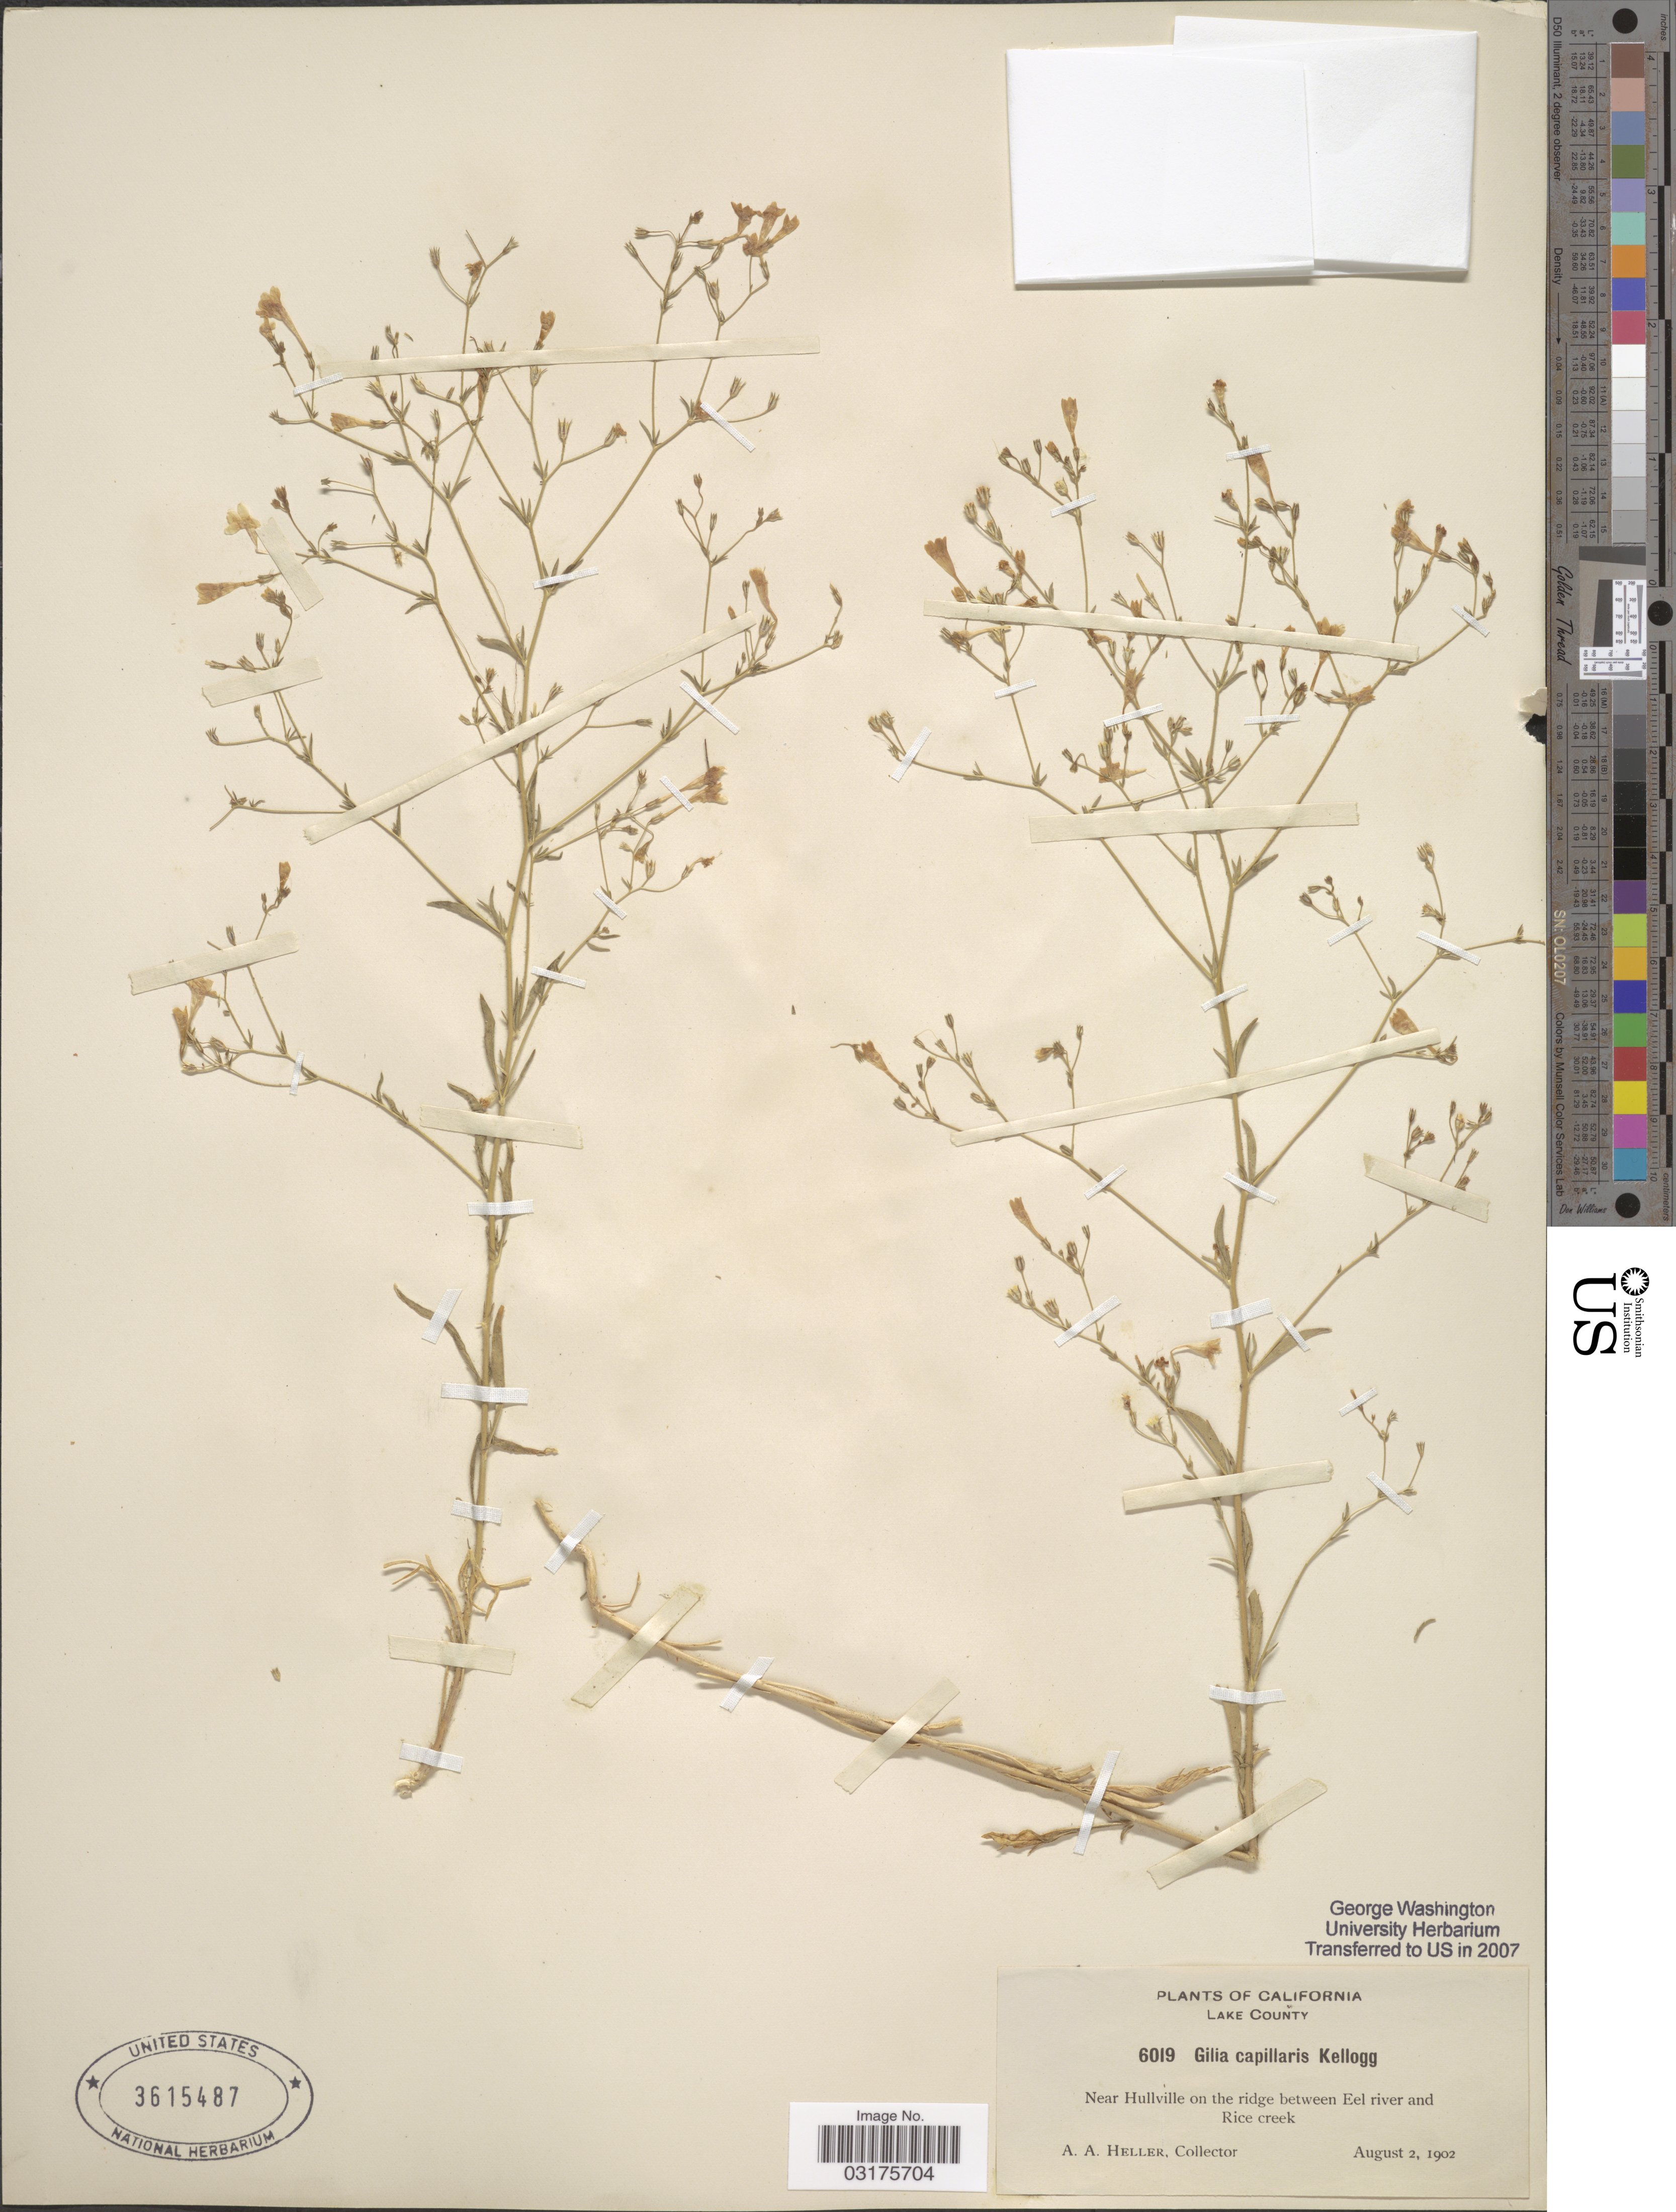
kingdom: Plantae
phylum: Tracheophyta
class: Magnoliopsida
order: Ericales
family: Polemoniaceae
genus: Navarretia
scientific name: Navarretia linearifolia subsp. pinnatisecta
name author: (H. Mason & A.D. Grant) L.A. Johnson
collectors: A. A. Heller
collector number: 6019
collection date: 1902-08-02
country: United States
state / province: California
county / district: Lake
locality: Lake County. Near Hullville on the ridge between Eel river and Rice creek.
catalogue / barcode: US 3615487